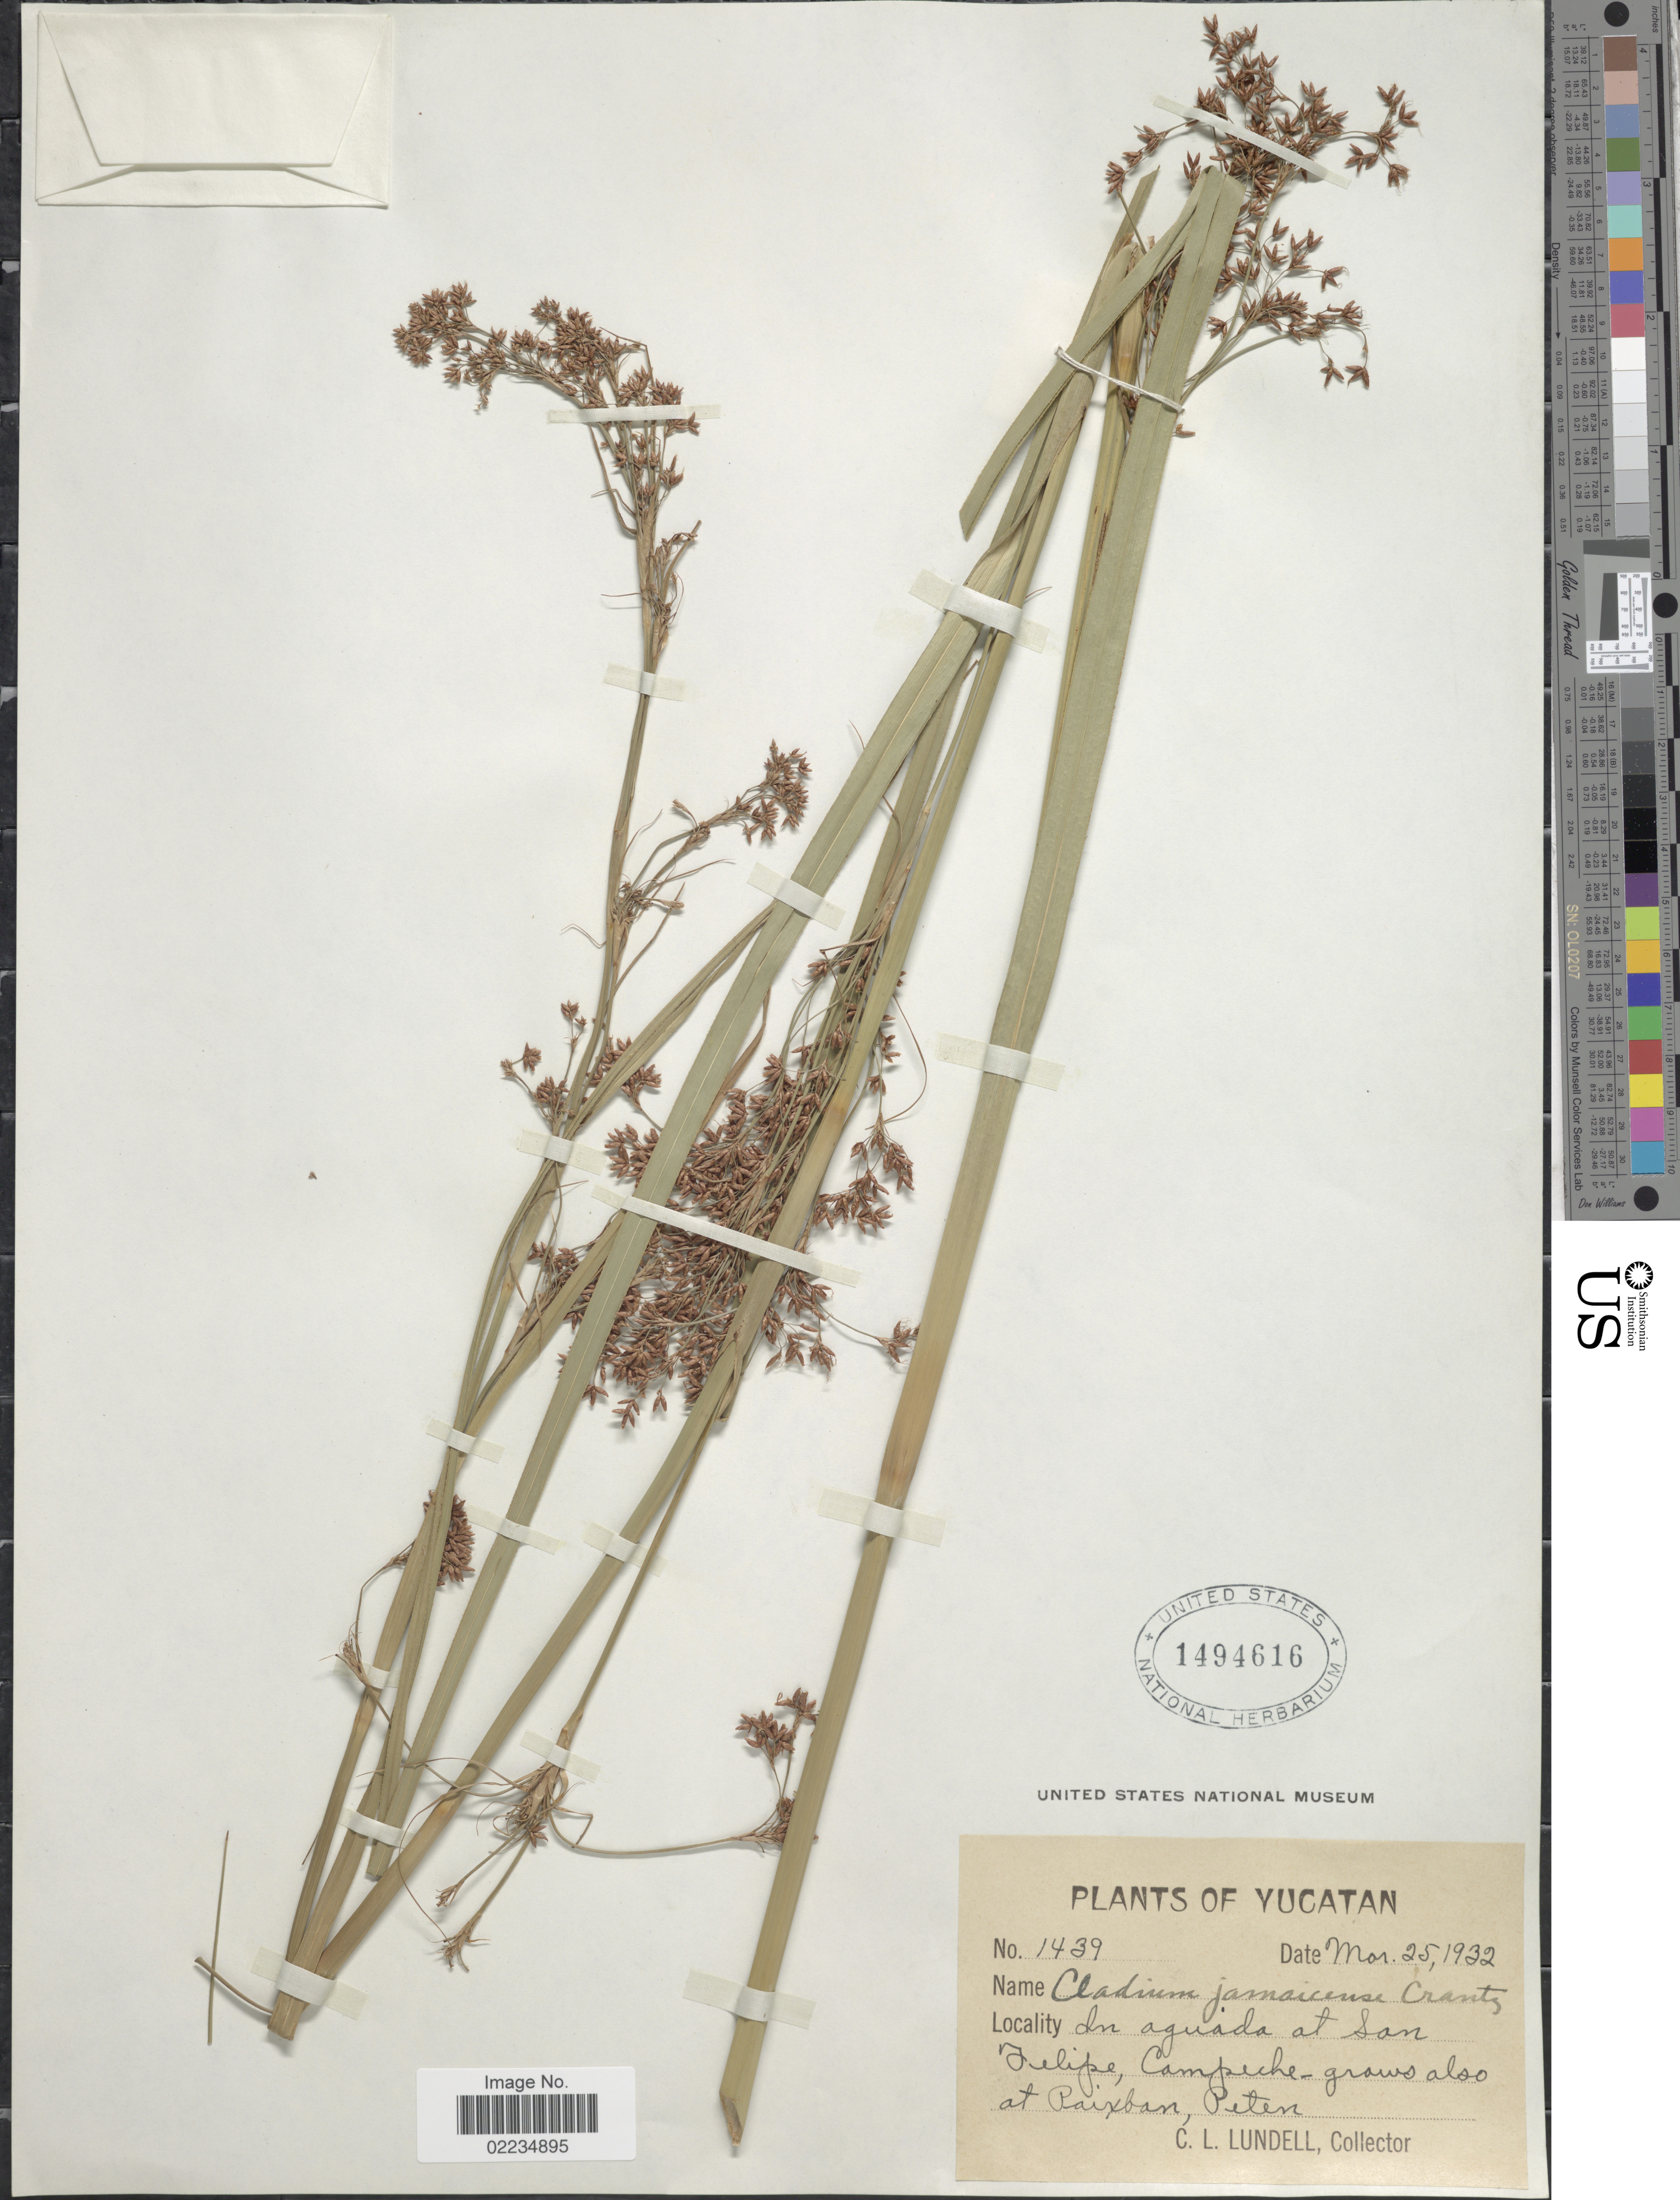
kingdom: Plantae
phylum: Tracheophyta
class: Liliopsida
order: Poales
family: Cyperaceae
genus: Cladium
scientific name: Cladium jamaicense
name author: Crantz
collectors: C. L. Lundell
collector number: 1439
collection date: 1932-03-25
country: Mexico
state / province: Yucatán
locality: In auguada at San Felipe, Campeche, grows also at Paixban, Peten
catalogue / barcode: US 1494616